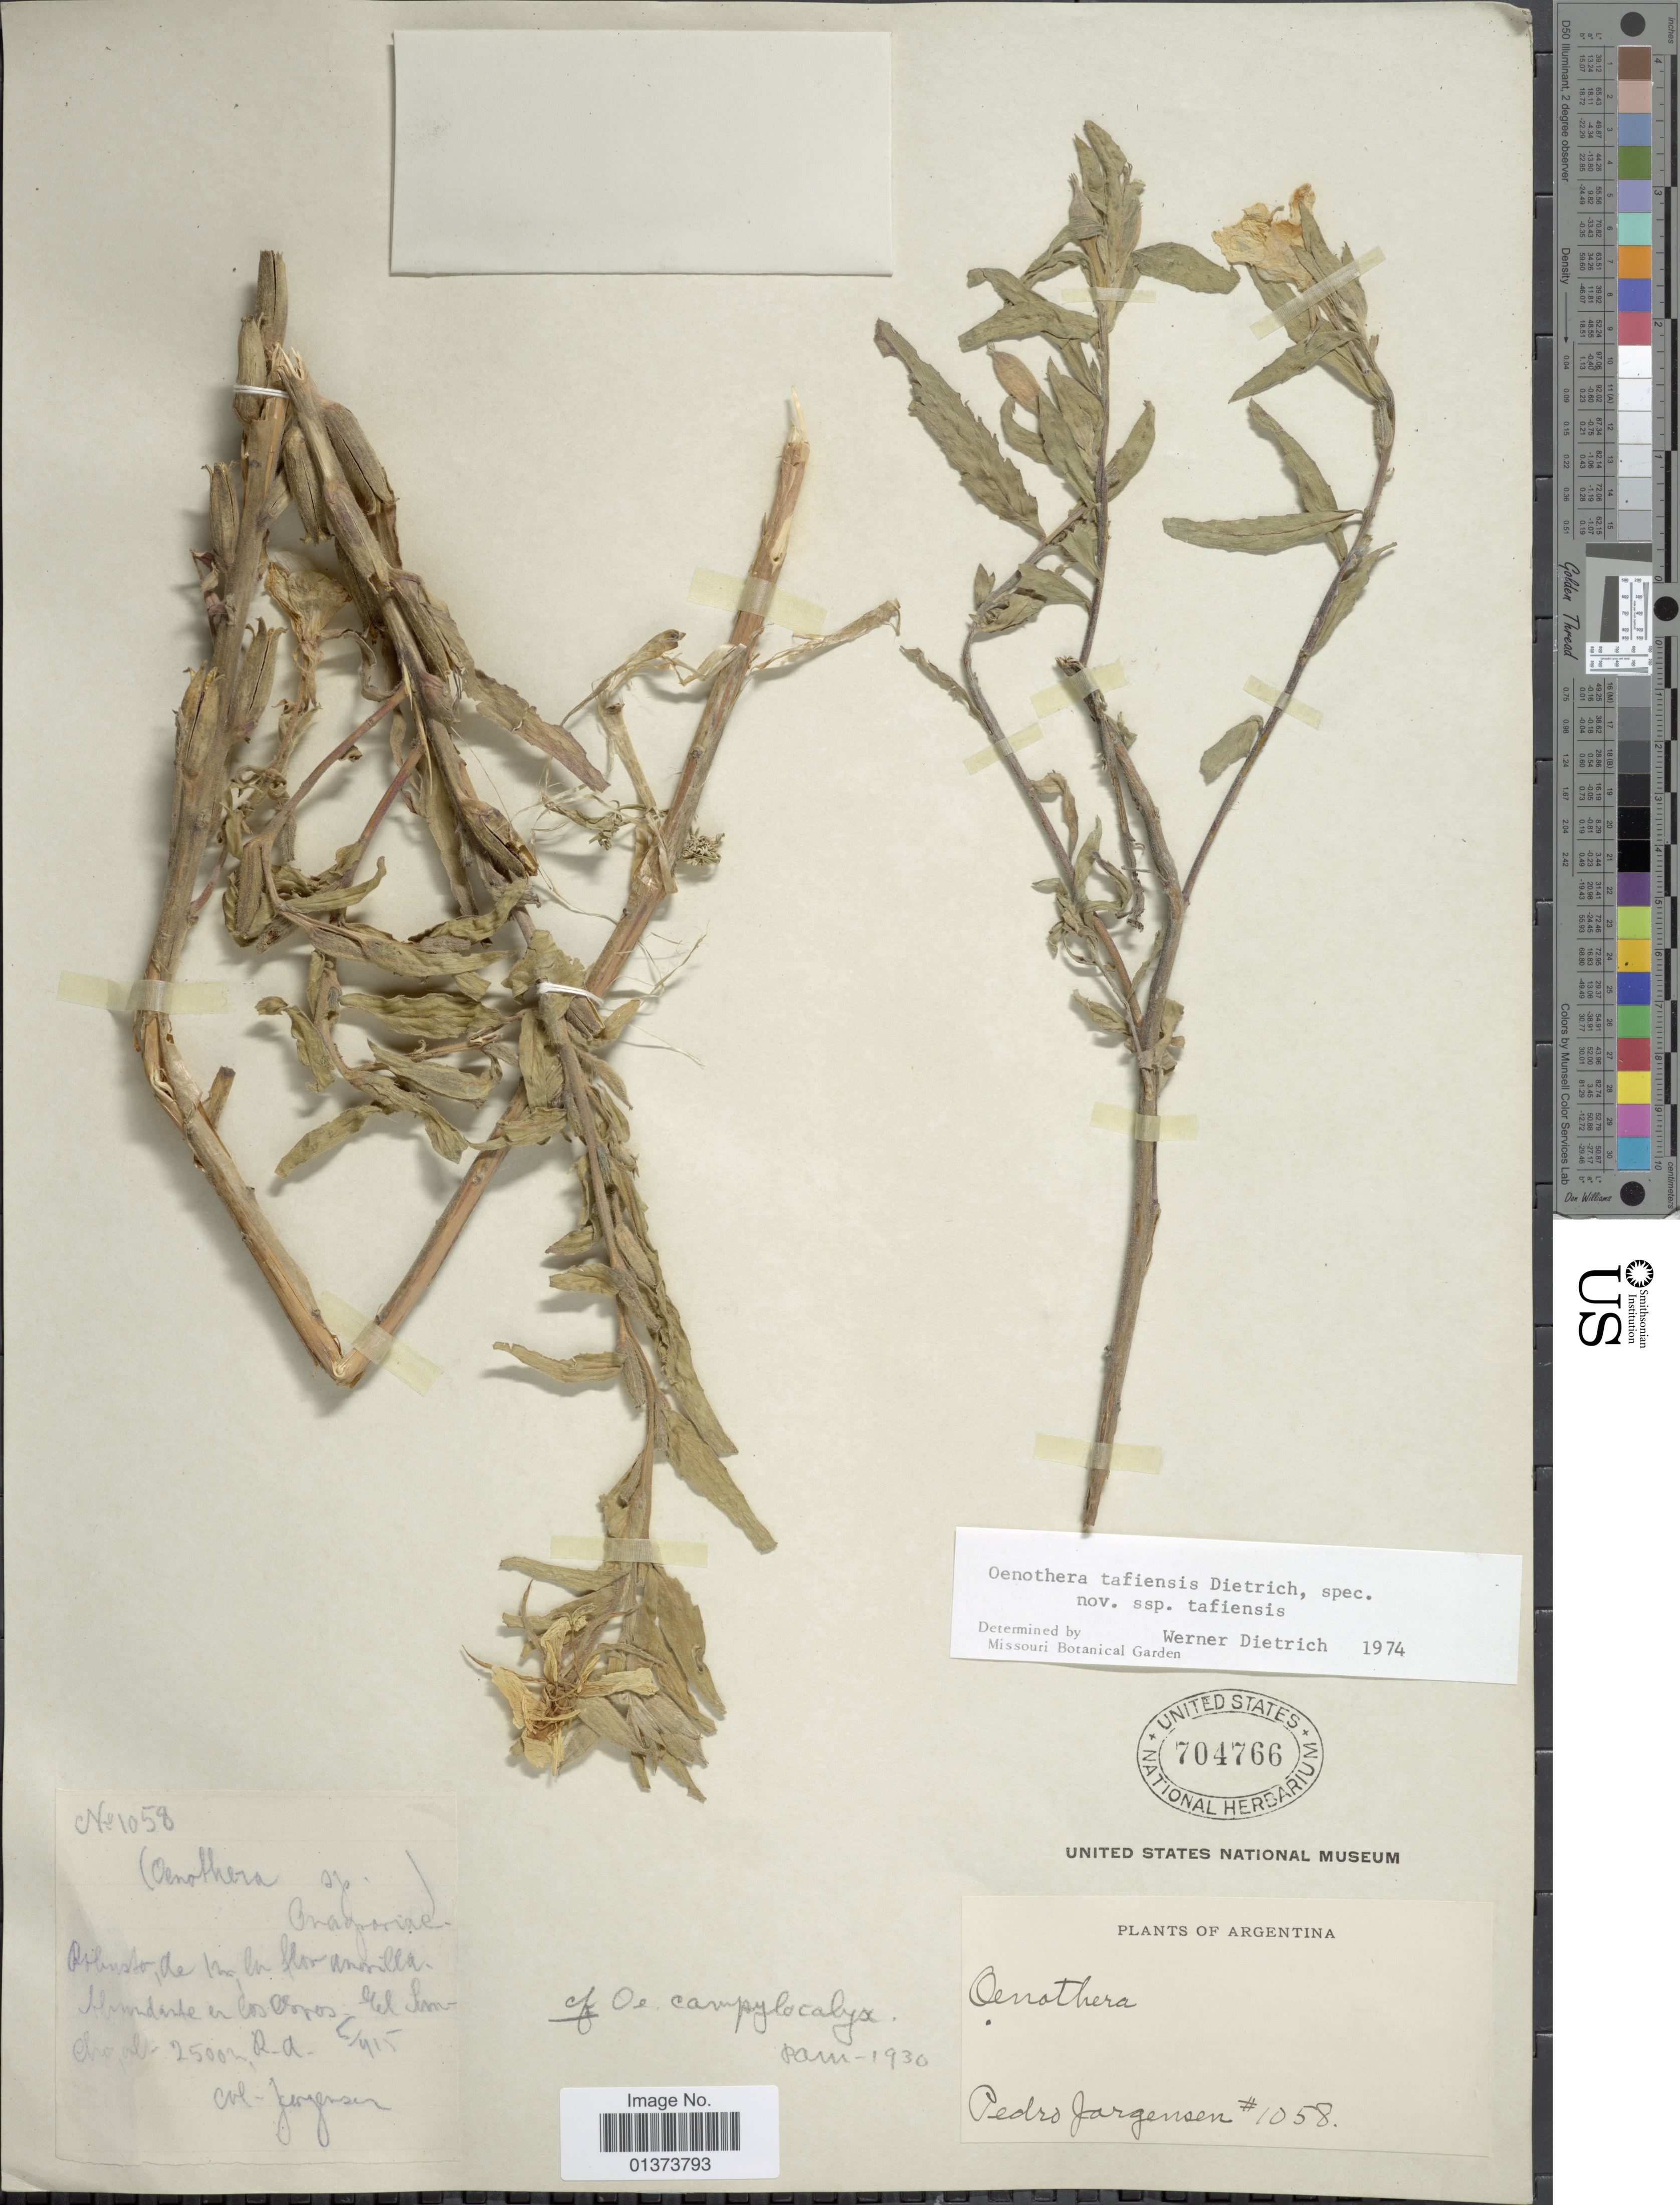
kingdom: Plantae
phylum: Tracheophyta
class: Magnoliopsida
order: Myrtales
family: Onagraceae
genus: Oenothera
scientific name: Oenothera tafiensis subsp. tafiensis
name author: W. Dietr.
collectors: P. Jörgensen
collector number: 1058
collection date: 1915-05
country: Argentina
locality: En los Oros, El Suncho.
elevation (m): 2500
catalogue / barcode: US 704766